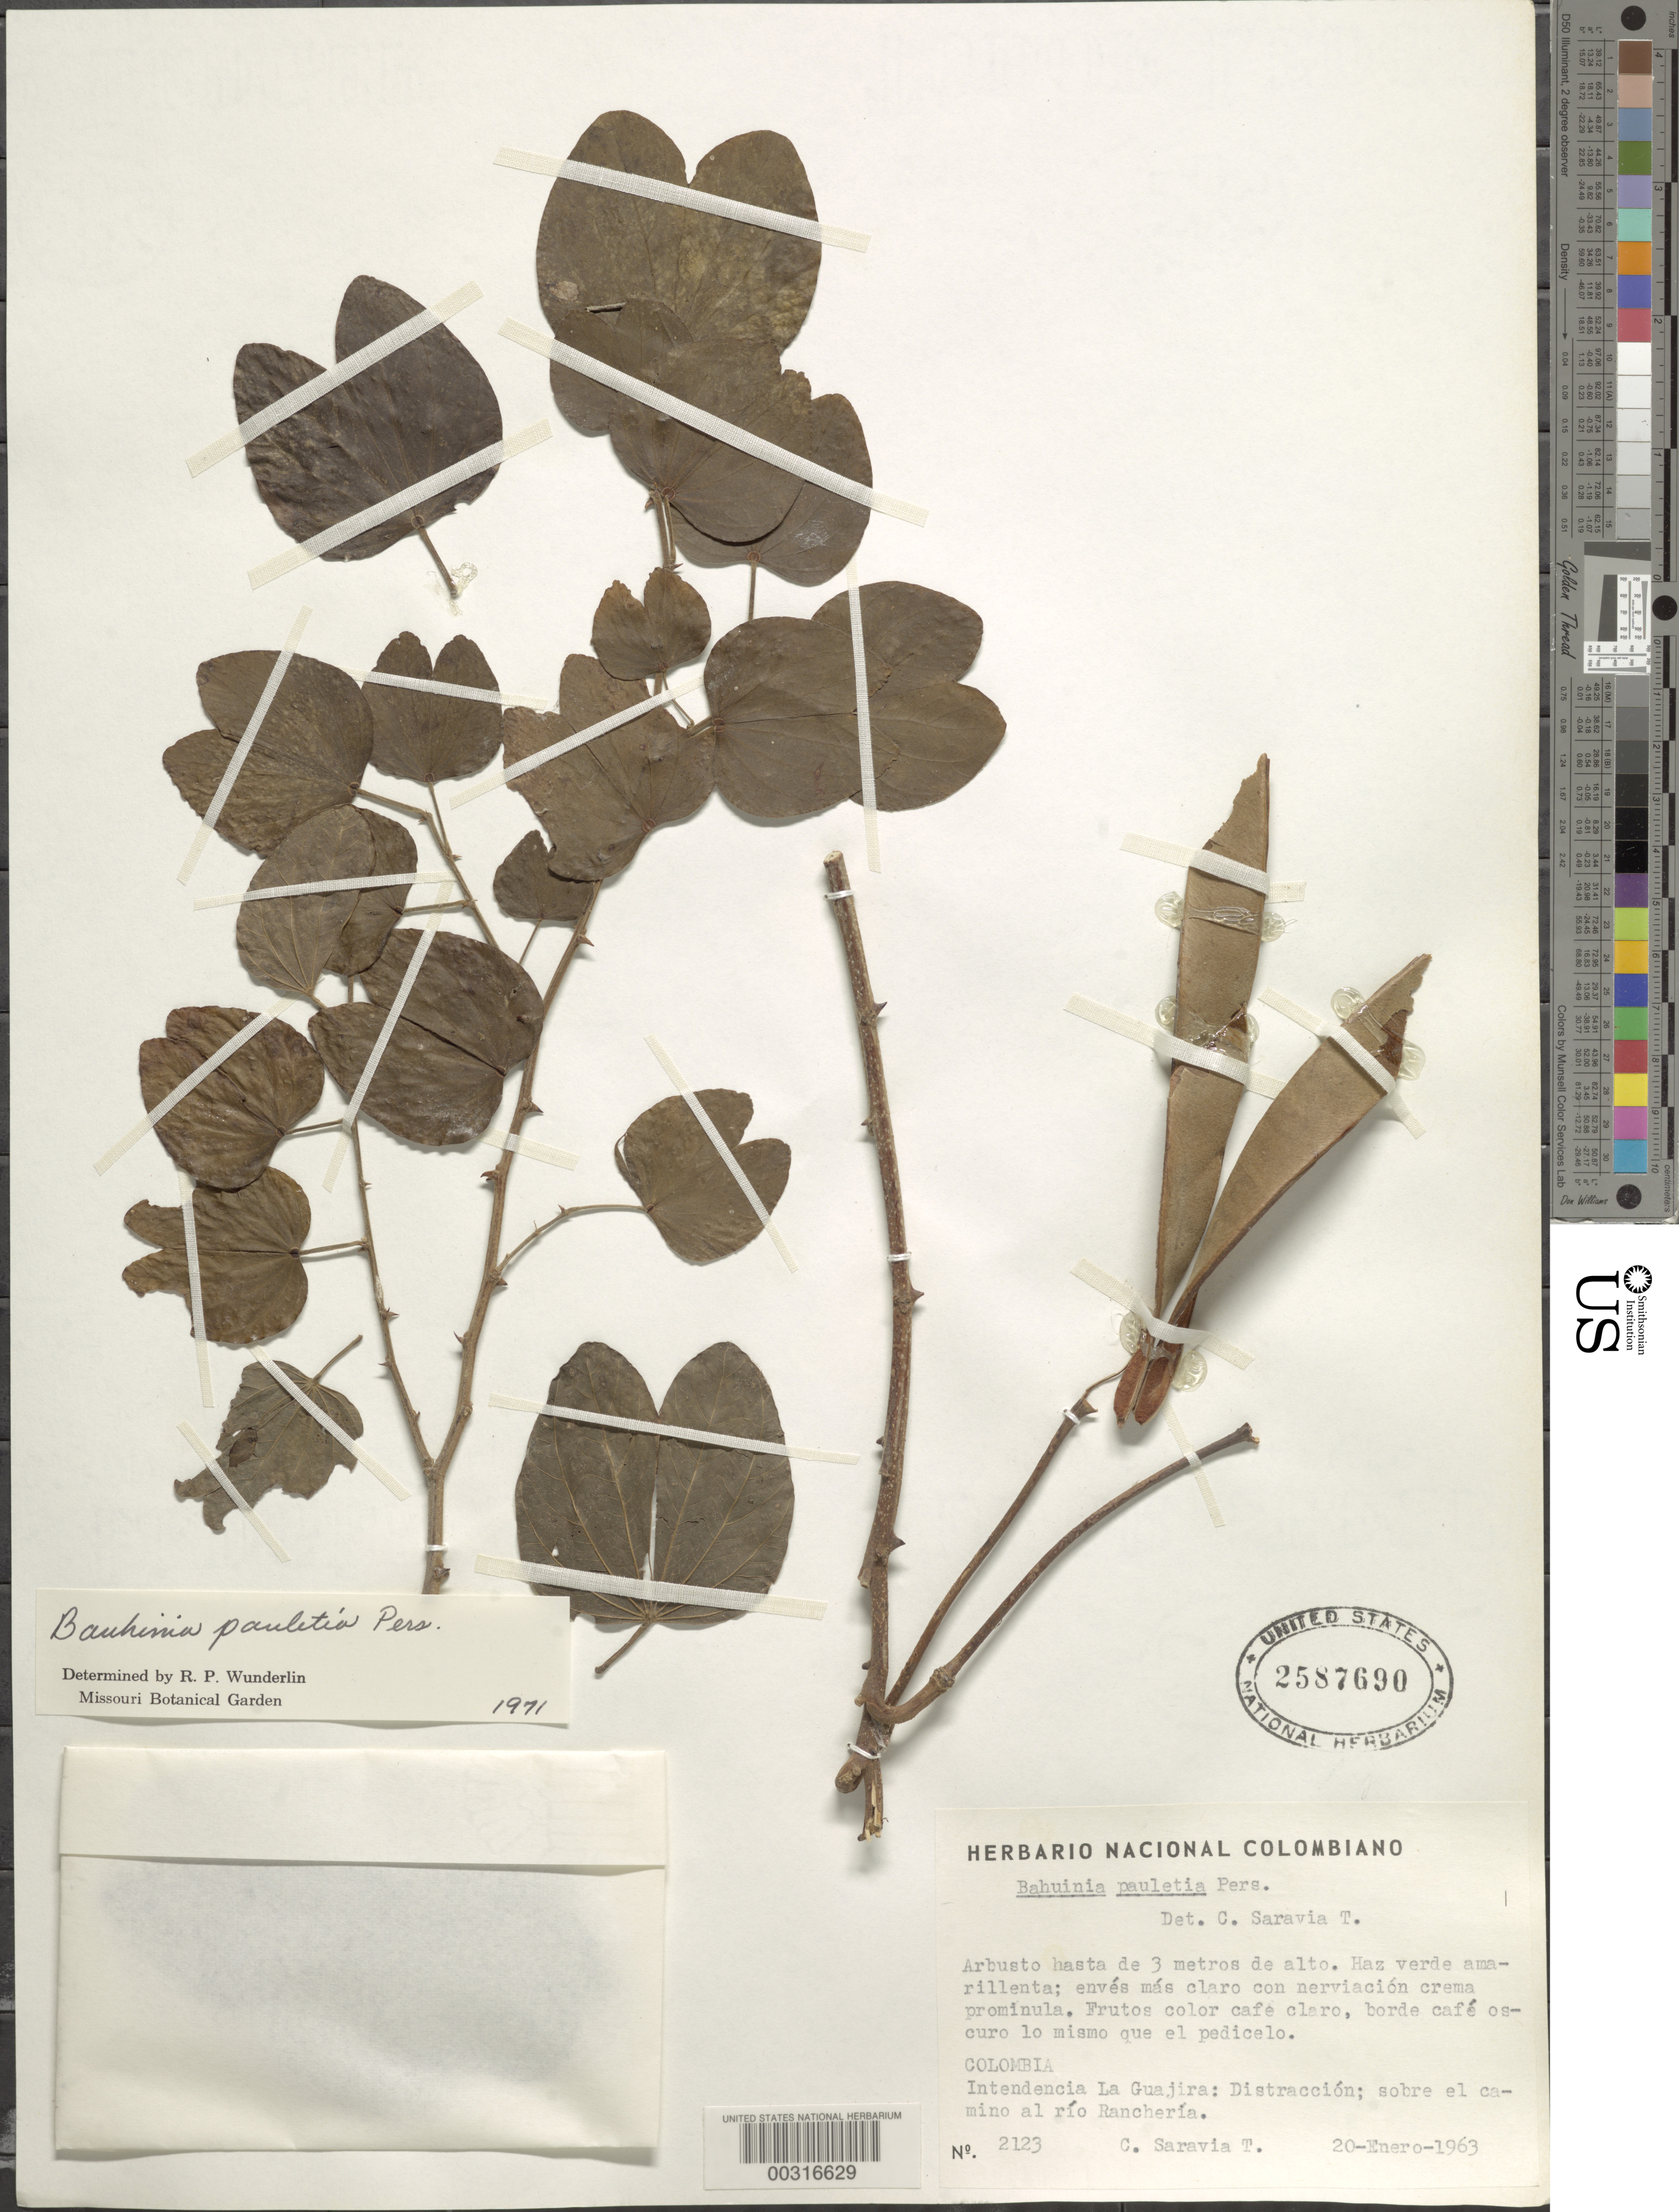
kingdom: Plantae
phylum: Tracheophyta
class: Magnoliopsida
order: Fabales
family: Fabaceae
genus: Bauhinia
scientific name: Bauhinia pauletia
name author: Pers.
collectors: C. Saravia T.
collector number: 2123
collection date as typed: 20 Jan 1963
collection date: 1963-01-20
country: Colombia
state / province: La Guajira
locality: Distraccion; on the road to Rio Rancheria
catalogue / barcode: US 2587690